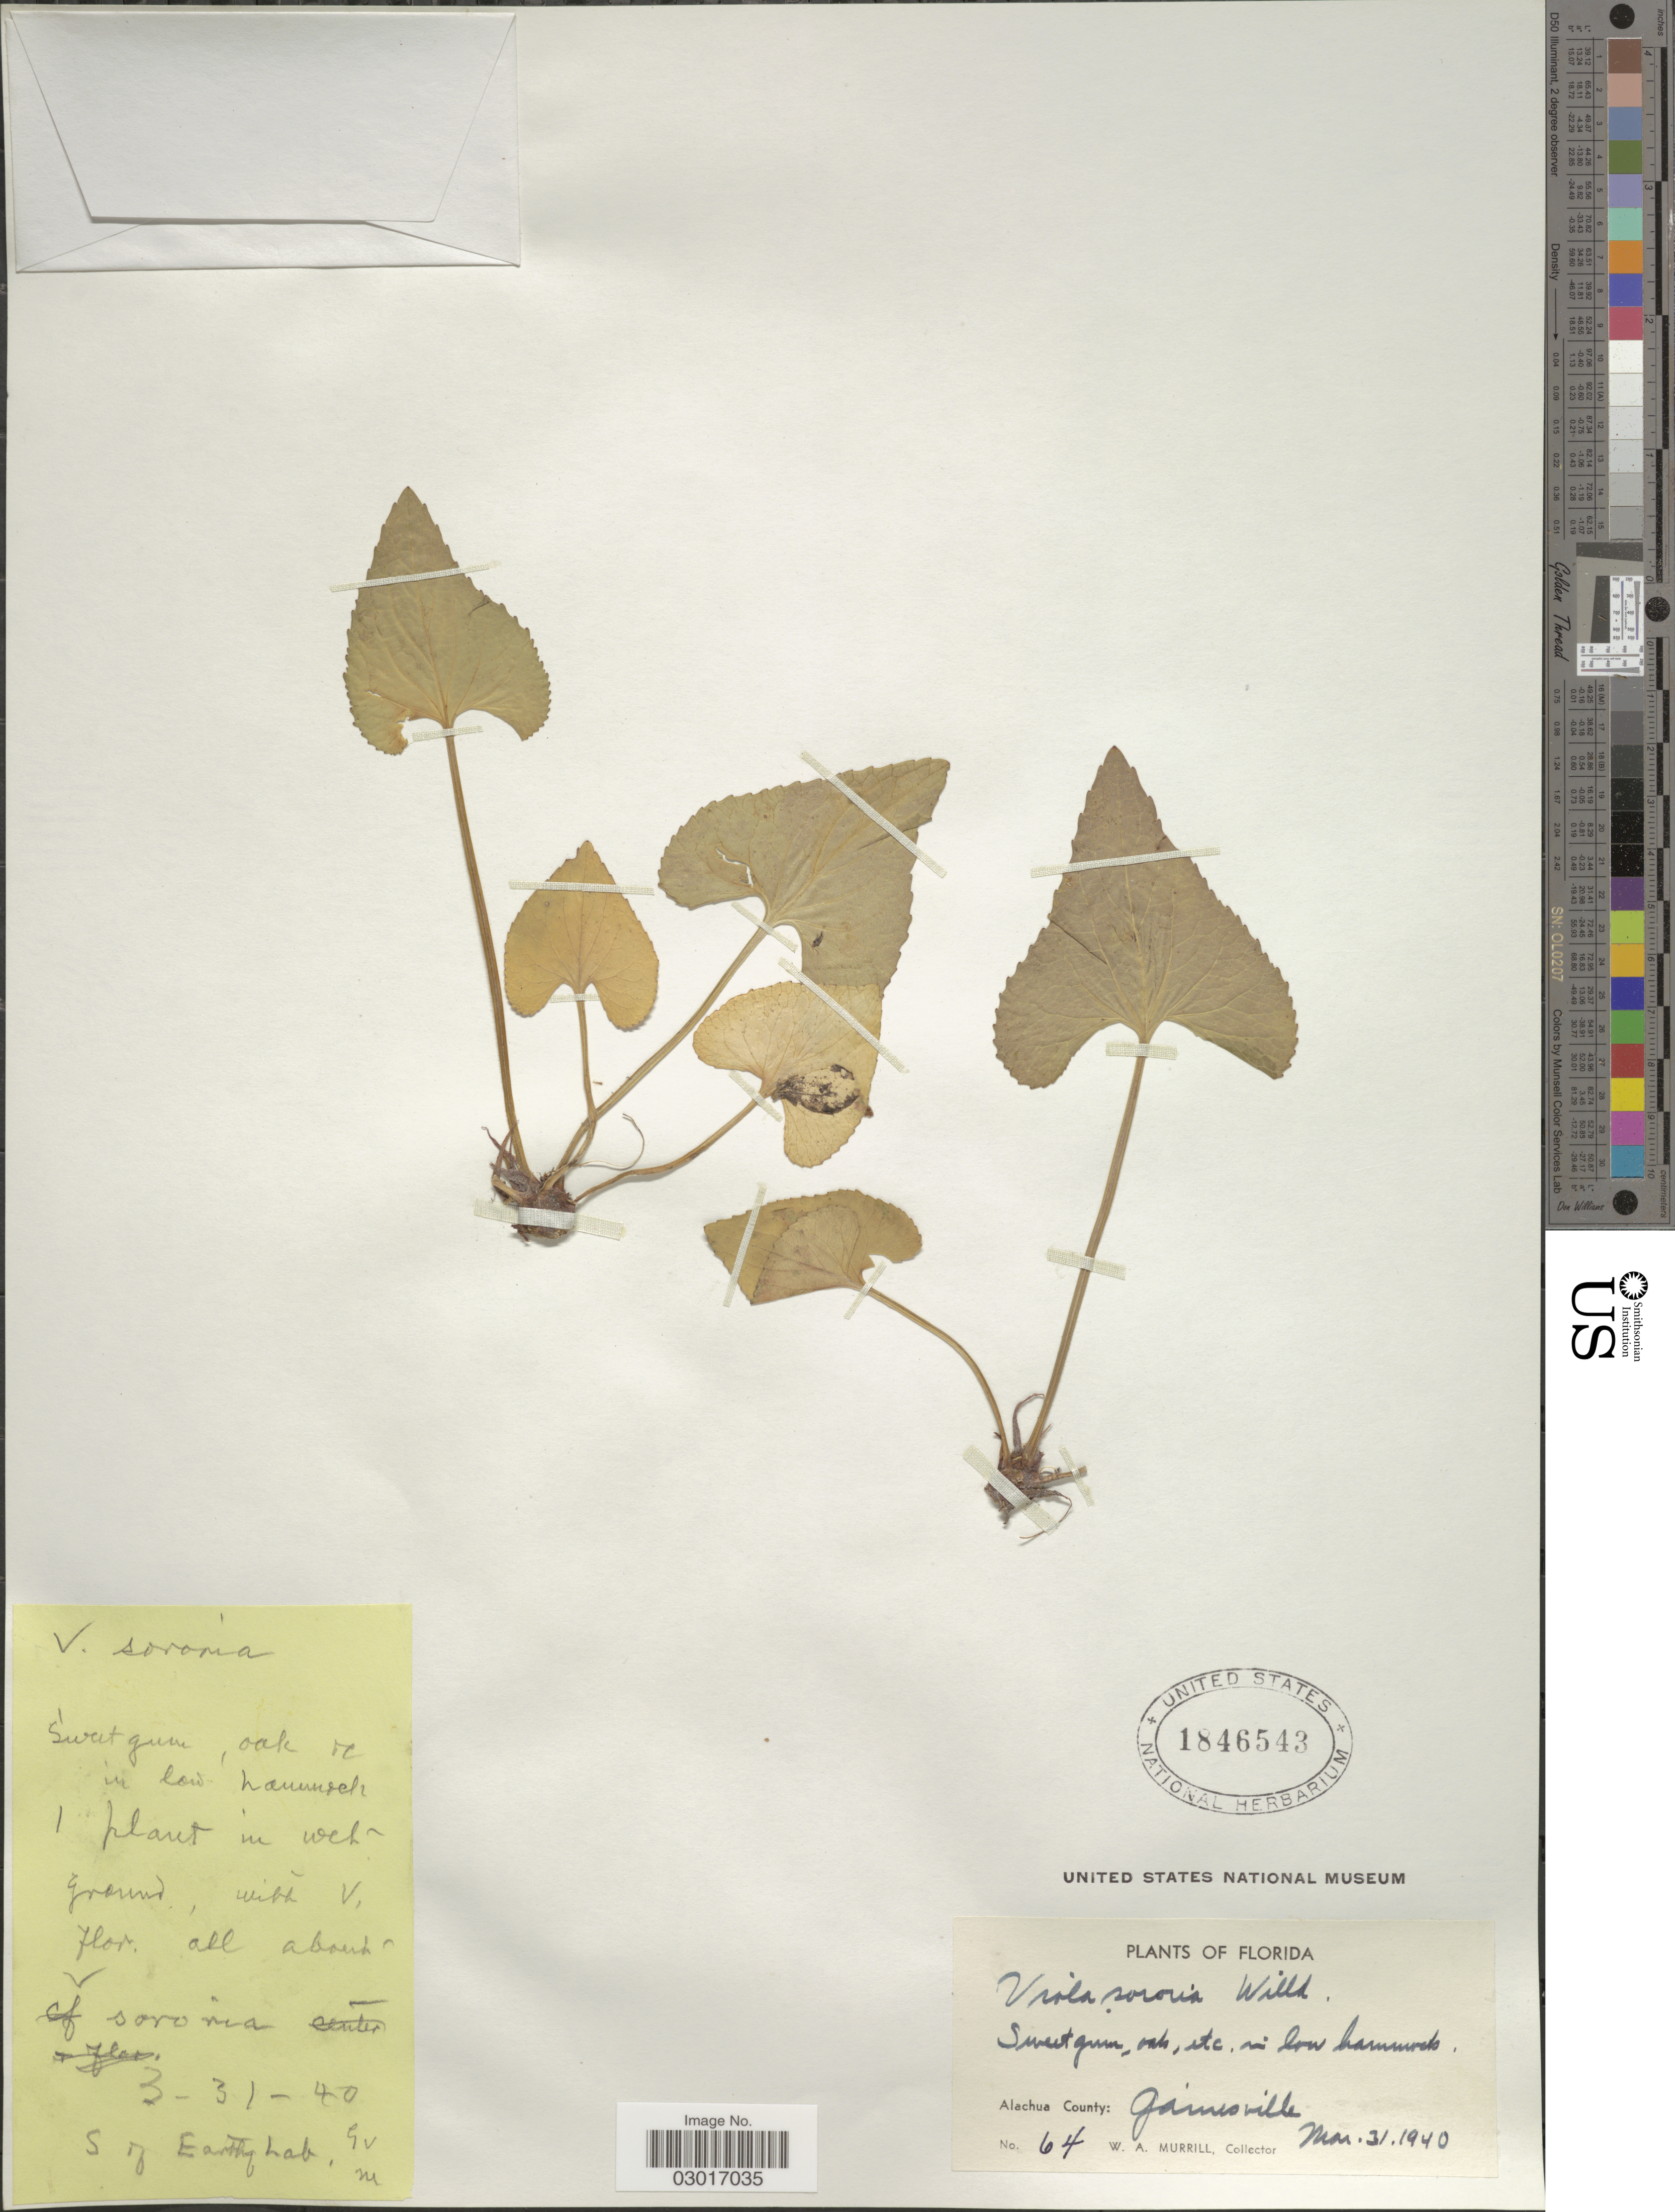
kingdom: Plantae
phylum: Tracheophyta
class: Magnoliopsida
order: Malpighiales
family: Violaceae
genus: Viola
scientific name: Viola sororia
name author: Willd.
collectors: W. A. Murrill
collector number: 64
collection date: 1940-03-31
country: United States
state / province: Florida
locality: Sweet gun, Alachua County: Gainesville.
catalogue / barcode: US 1846543